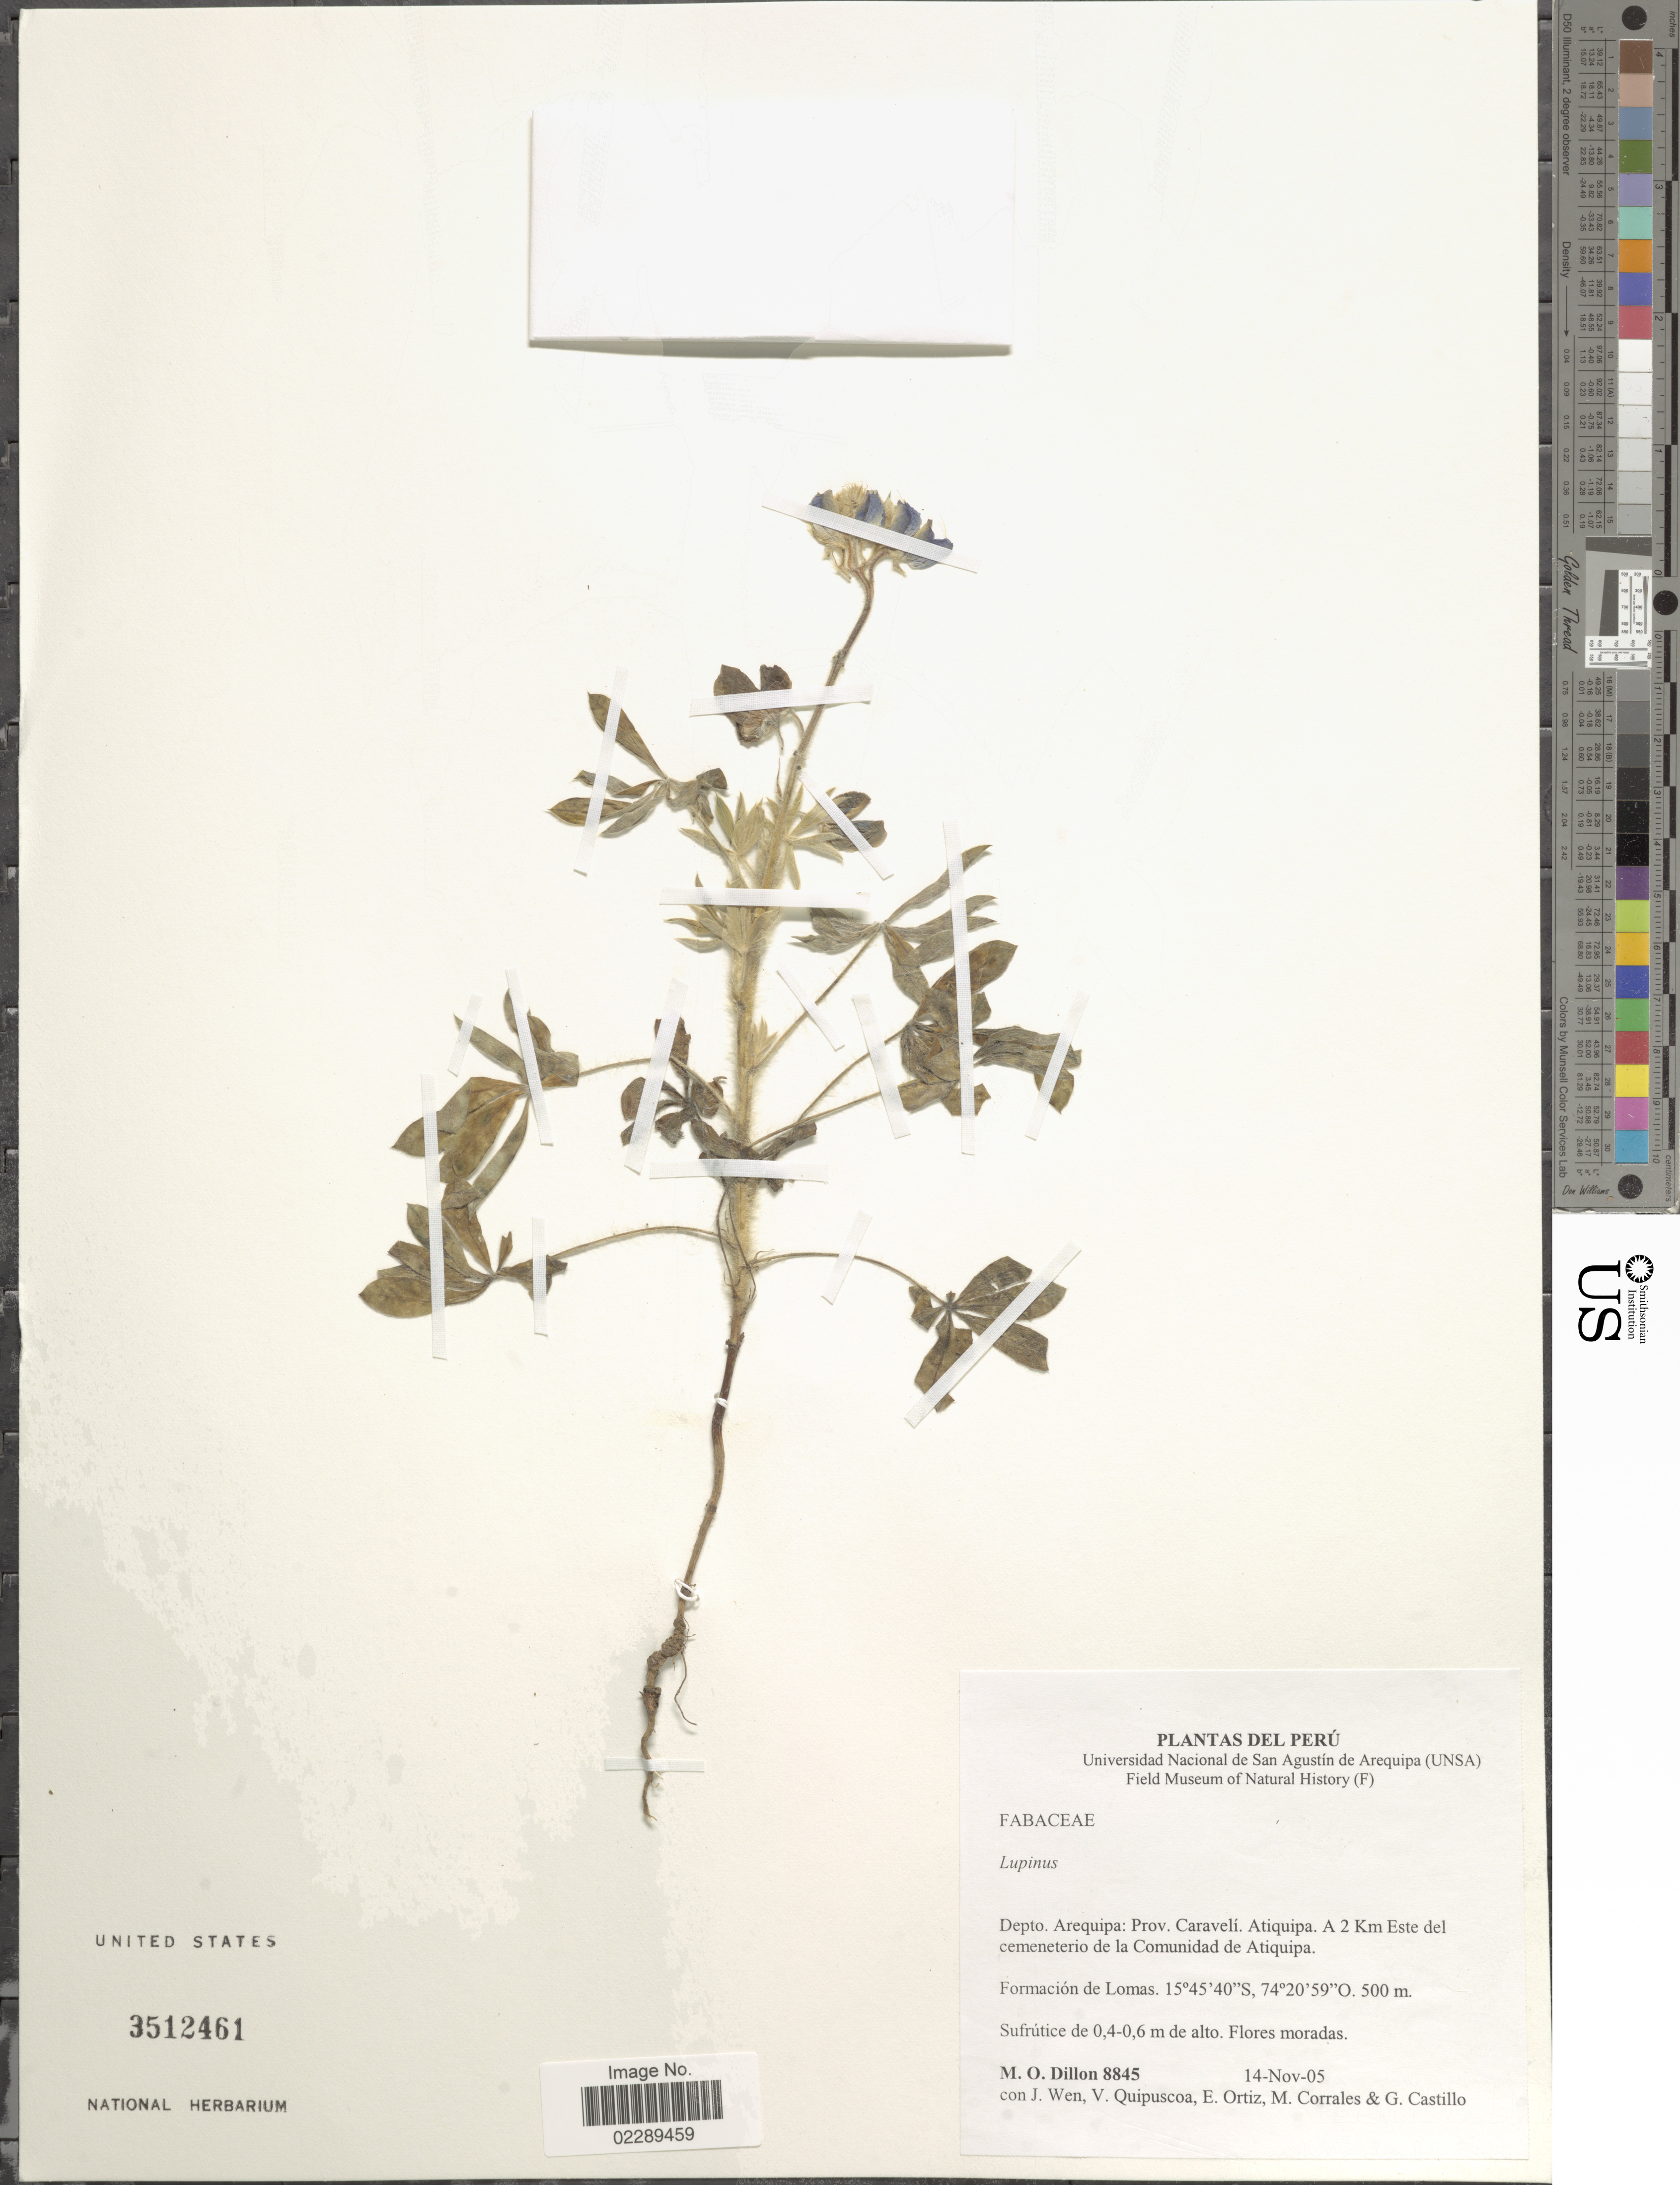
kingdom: Plantae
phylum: Tracheophyta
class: Magnoliopsida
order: Fabales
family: Fabaceae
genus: Lupinus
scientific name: Lupinus sp.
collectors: M. O. Dillon, J. Wen, V. Quipuscoa, E. Ortiz & et al.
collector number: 8845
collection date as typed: Transcribed d/m/y: 14/11/5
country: Peru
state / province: Arequipa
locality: Depto. Arequipa: Prov. Caravelí. Atiquipa. A 2 Km Este del cemeneterio de la Comunidad de Atiquipa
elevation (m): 500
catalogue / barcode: US 3512461